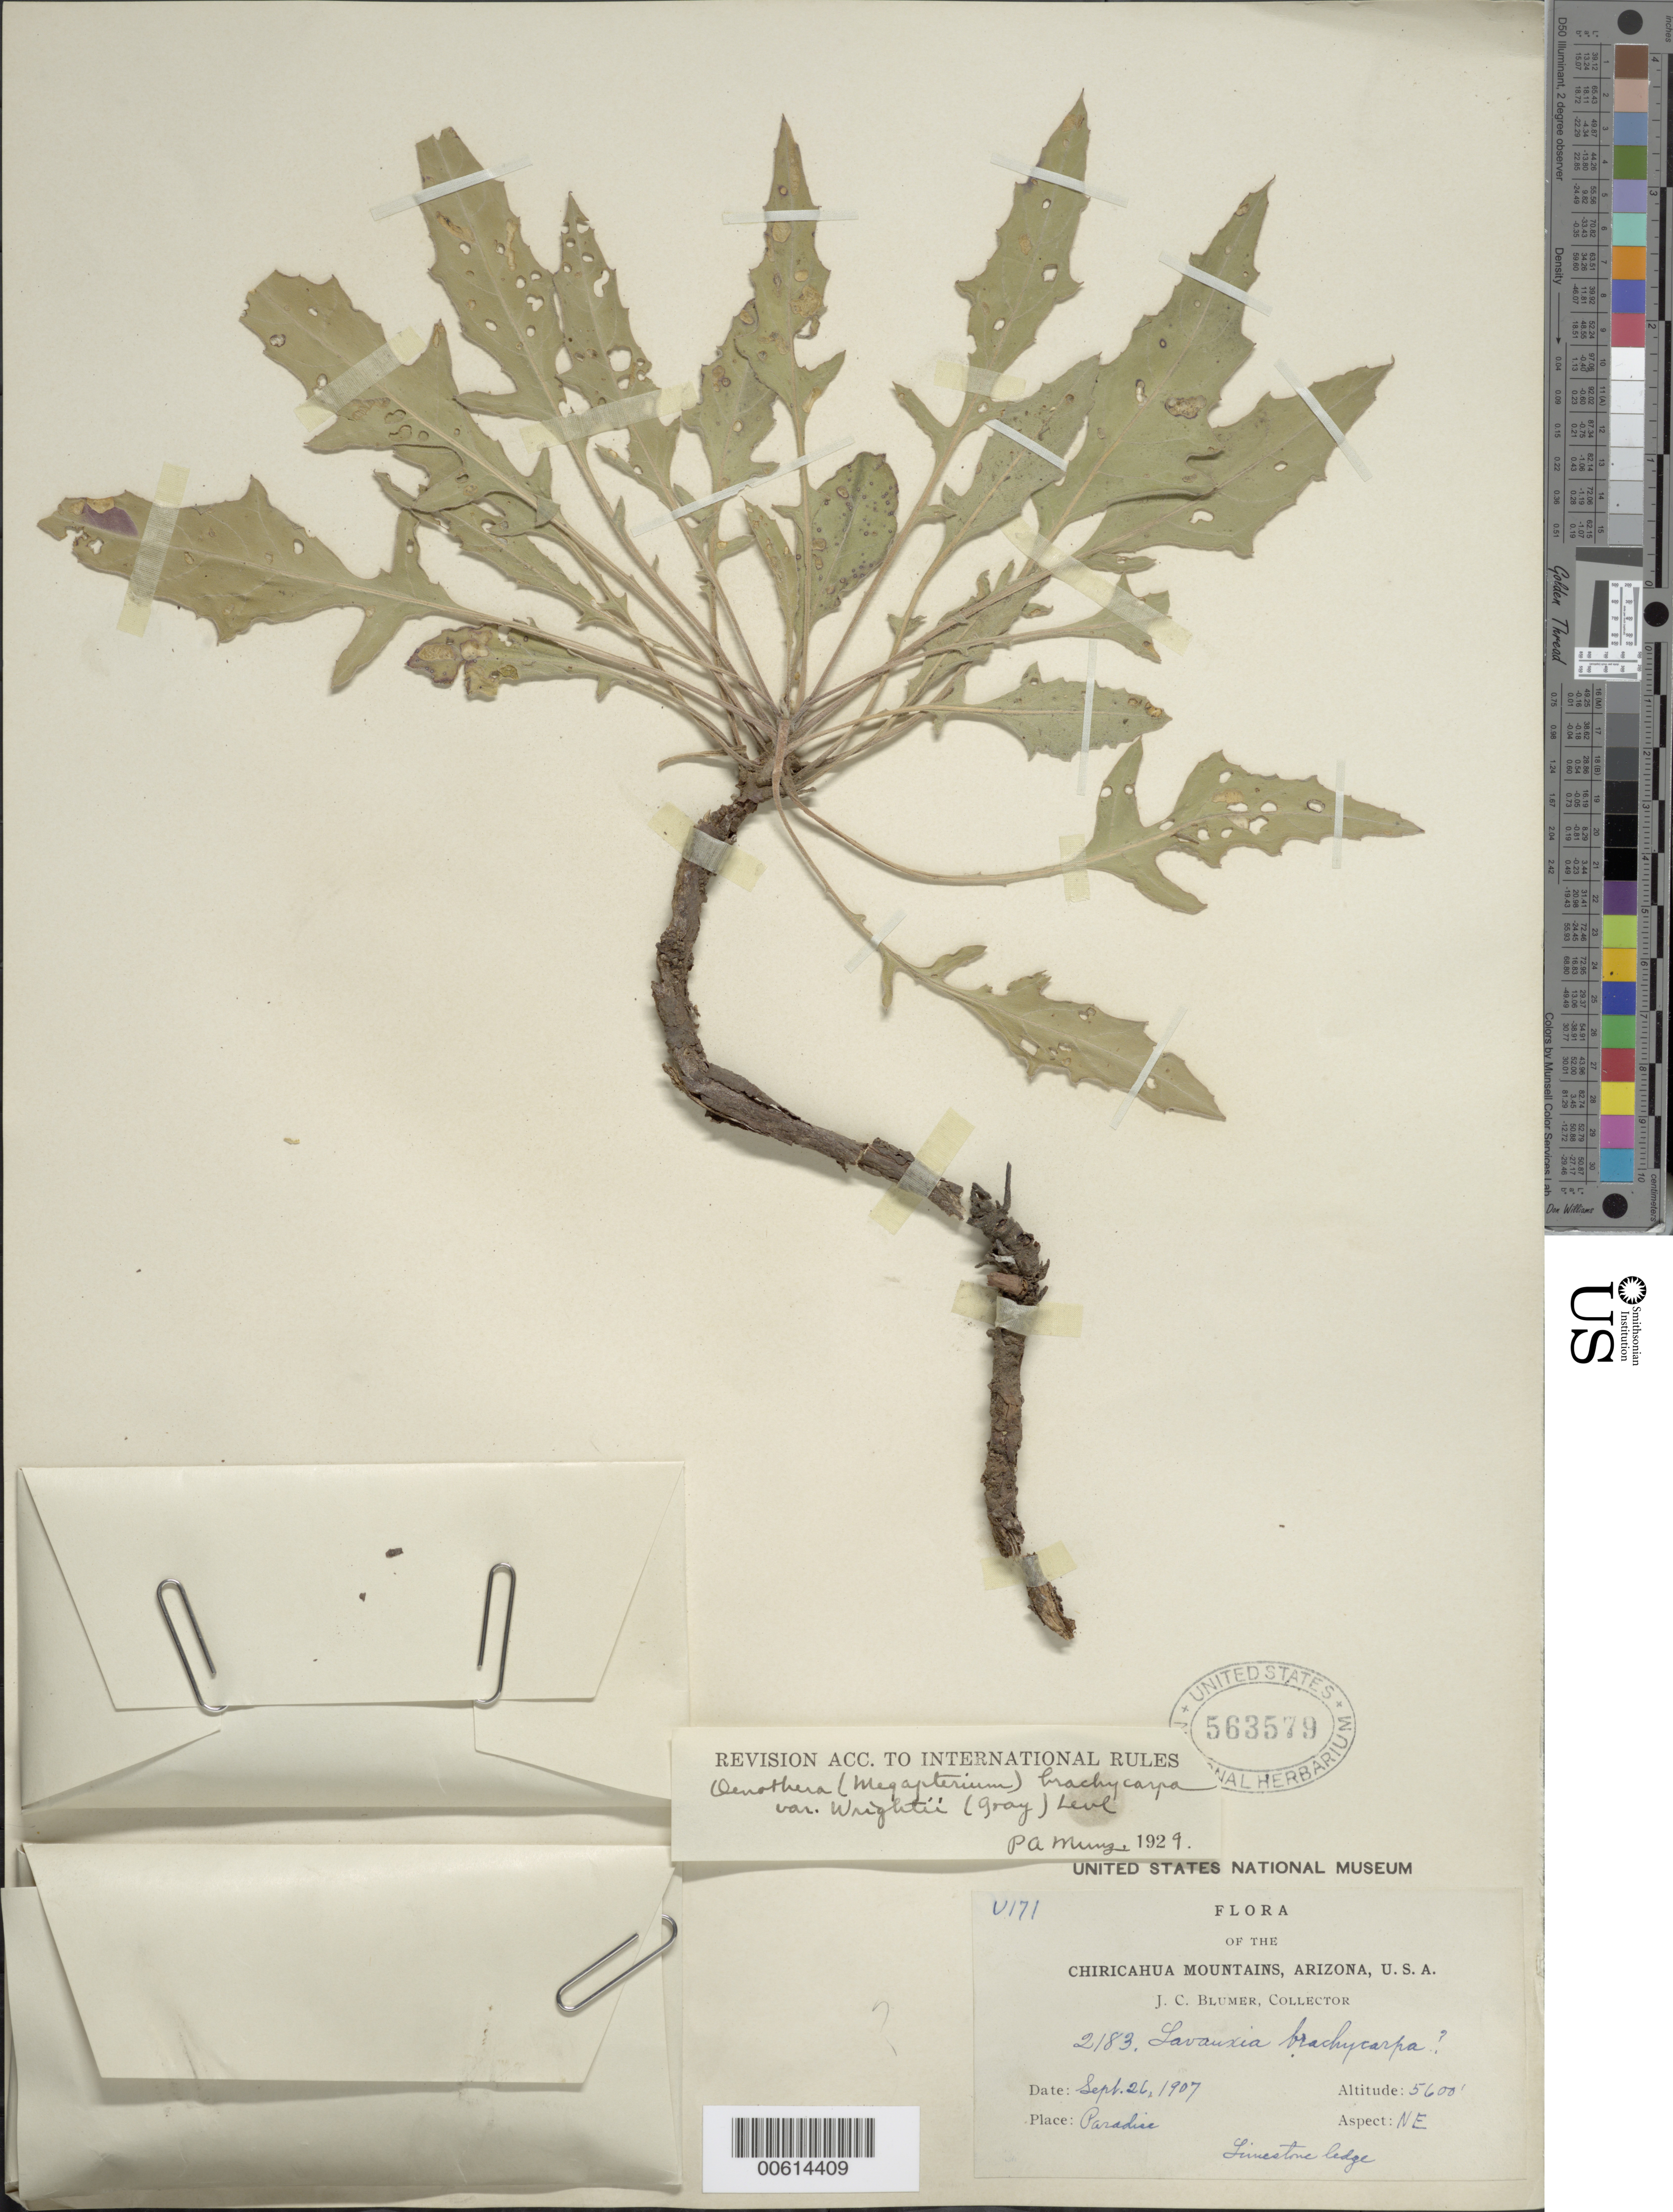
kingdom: Plantae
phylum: Tracheophyta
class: Magnoliopsida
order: Myrtales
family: Onagraceae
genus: Oenothera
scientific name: Oenothera brachycarpa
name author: A. Gray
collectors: J. C. Blumer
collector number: V171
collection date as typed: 26 Sep 1907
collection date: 1907-09-26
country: United States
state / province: Arizona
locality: Chiricahua Mts.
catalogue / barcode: US 563579